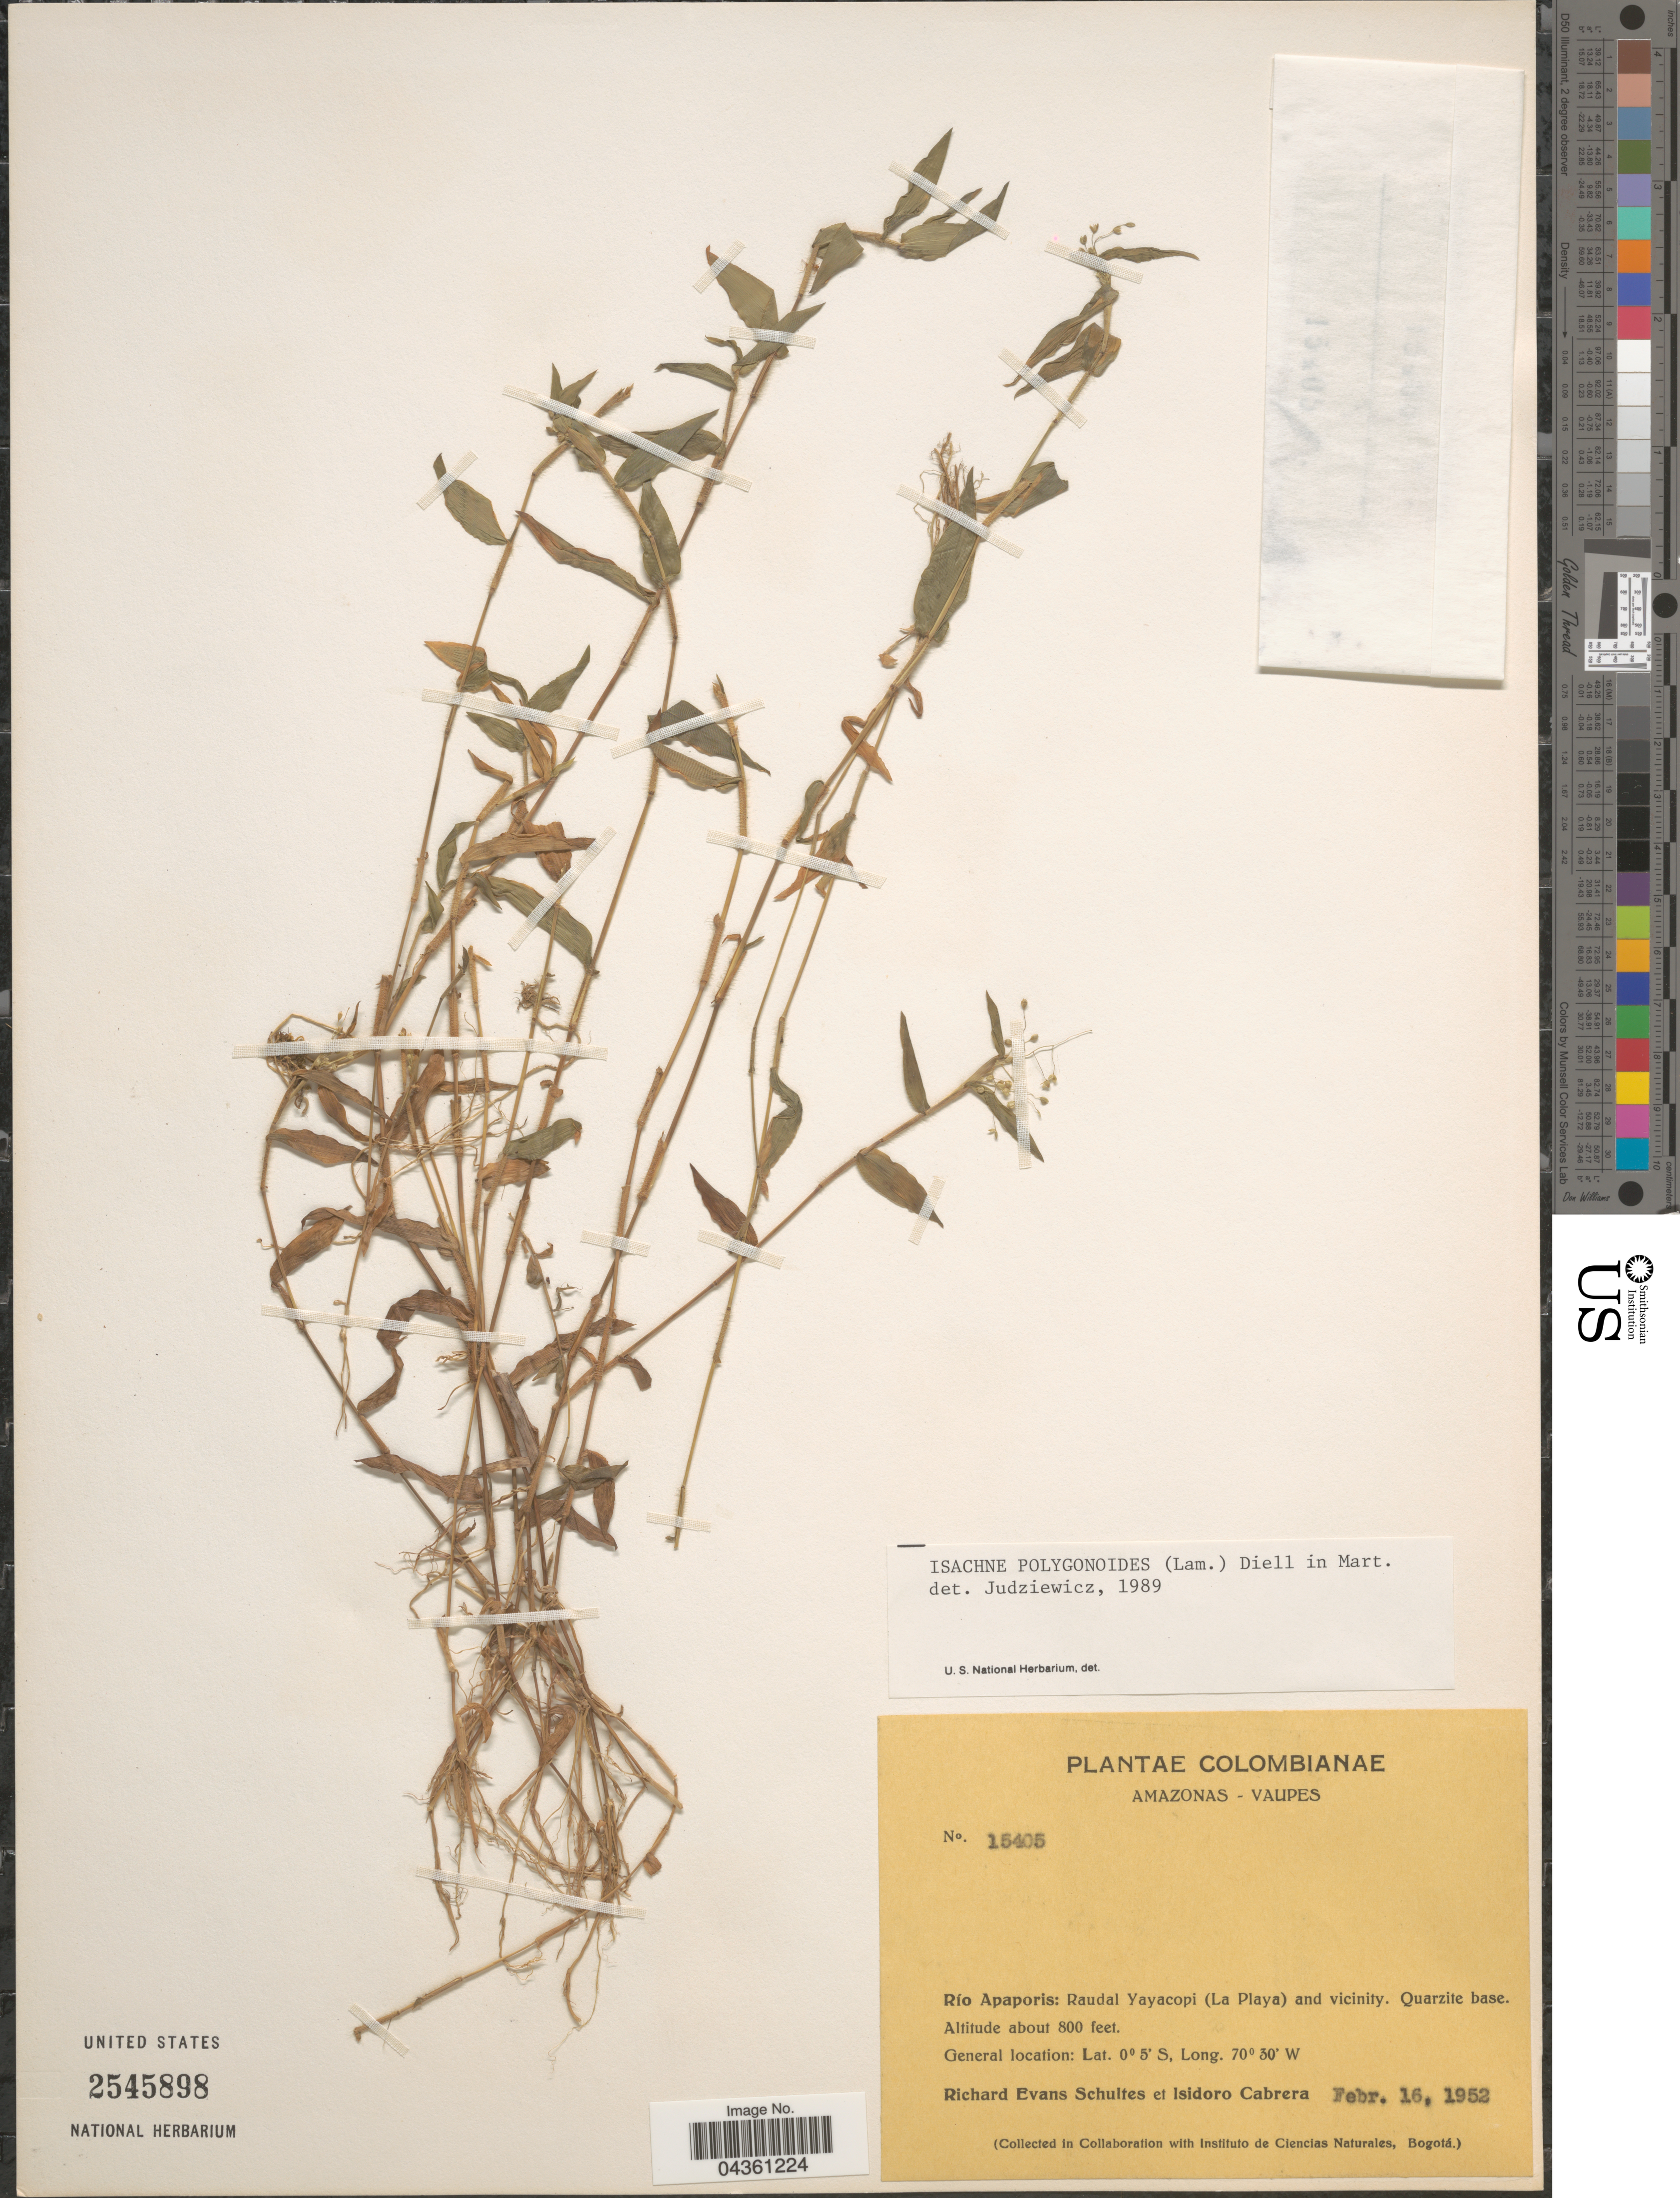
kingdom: Plantae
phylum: Tracheophyta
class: Liliopsida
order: Poales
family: Poaceae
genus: Isachne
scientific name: Isachne polygonoides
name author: (Lam.) Döll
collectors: R. E. Schultes & I. Cabrera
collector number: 15405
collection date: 1952-02-16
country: Colombia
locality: Amazonas-Vaupes. Río Apaporis: Raudal Yayacopi (La Playa) and vicinity.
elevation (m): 244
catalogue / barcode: US 2545898